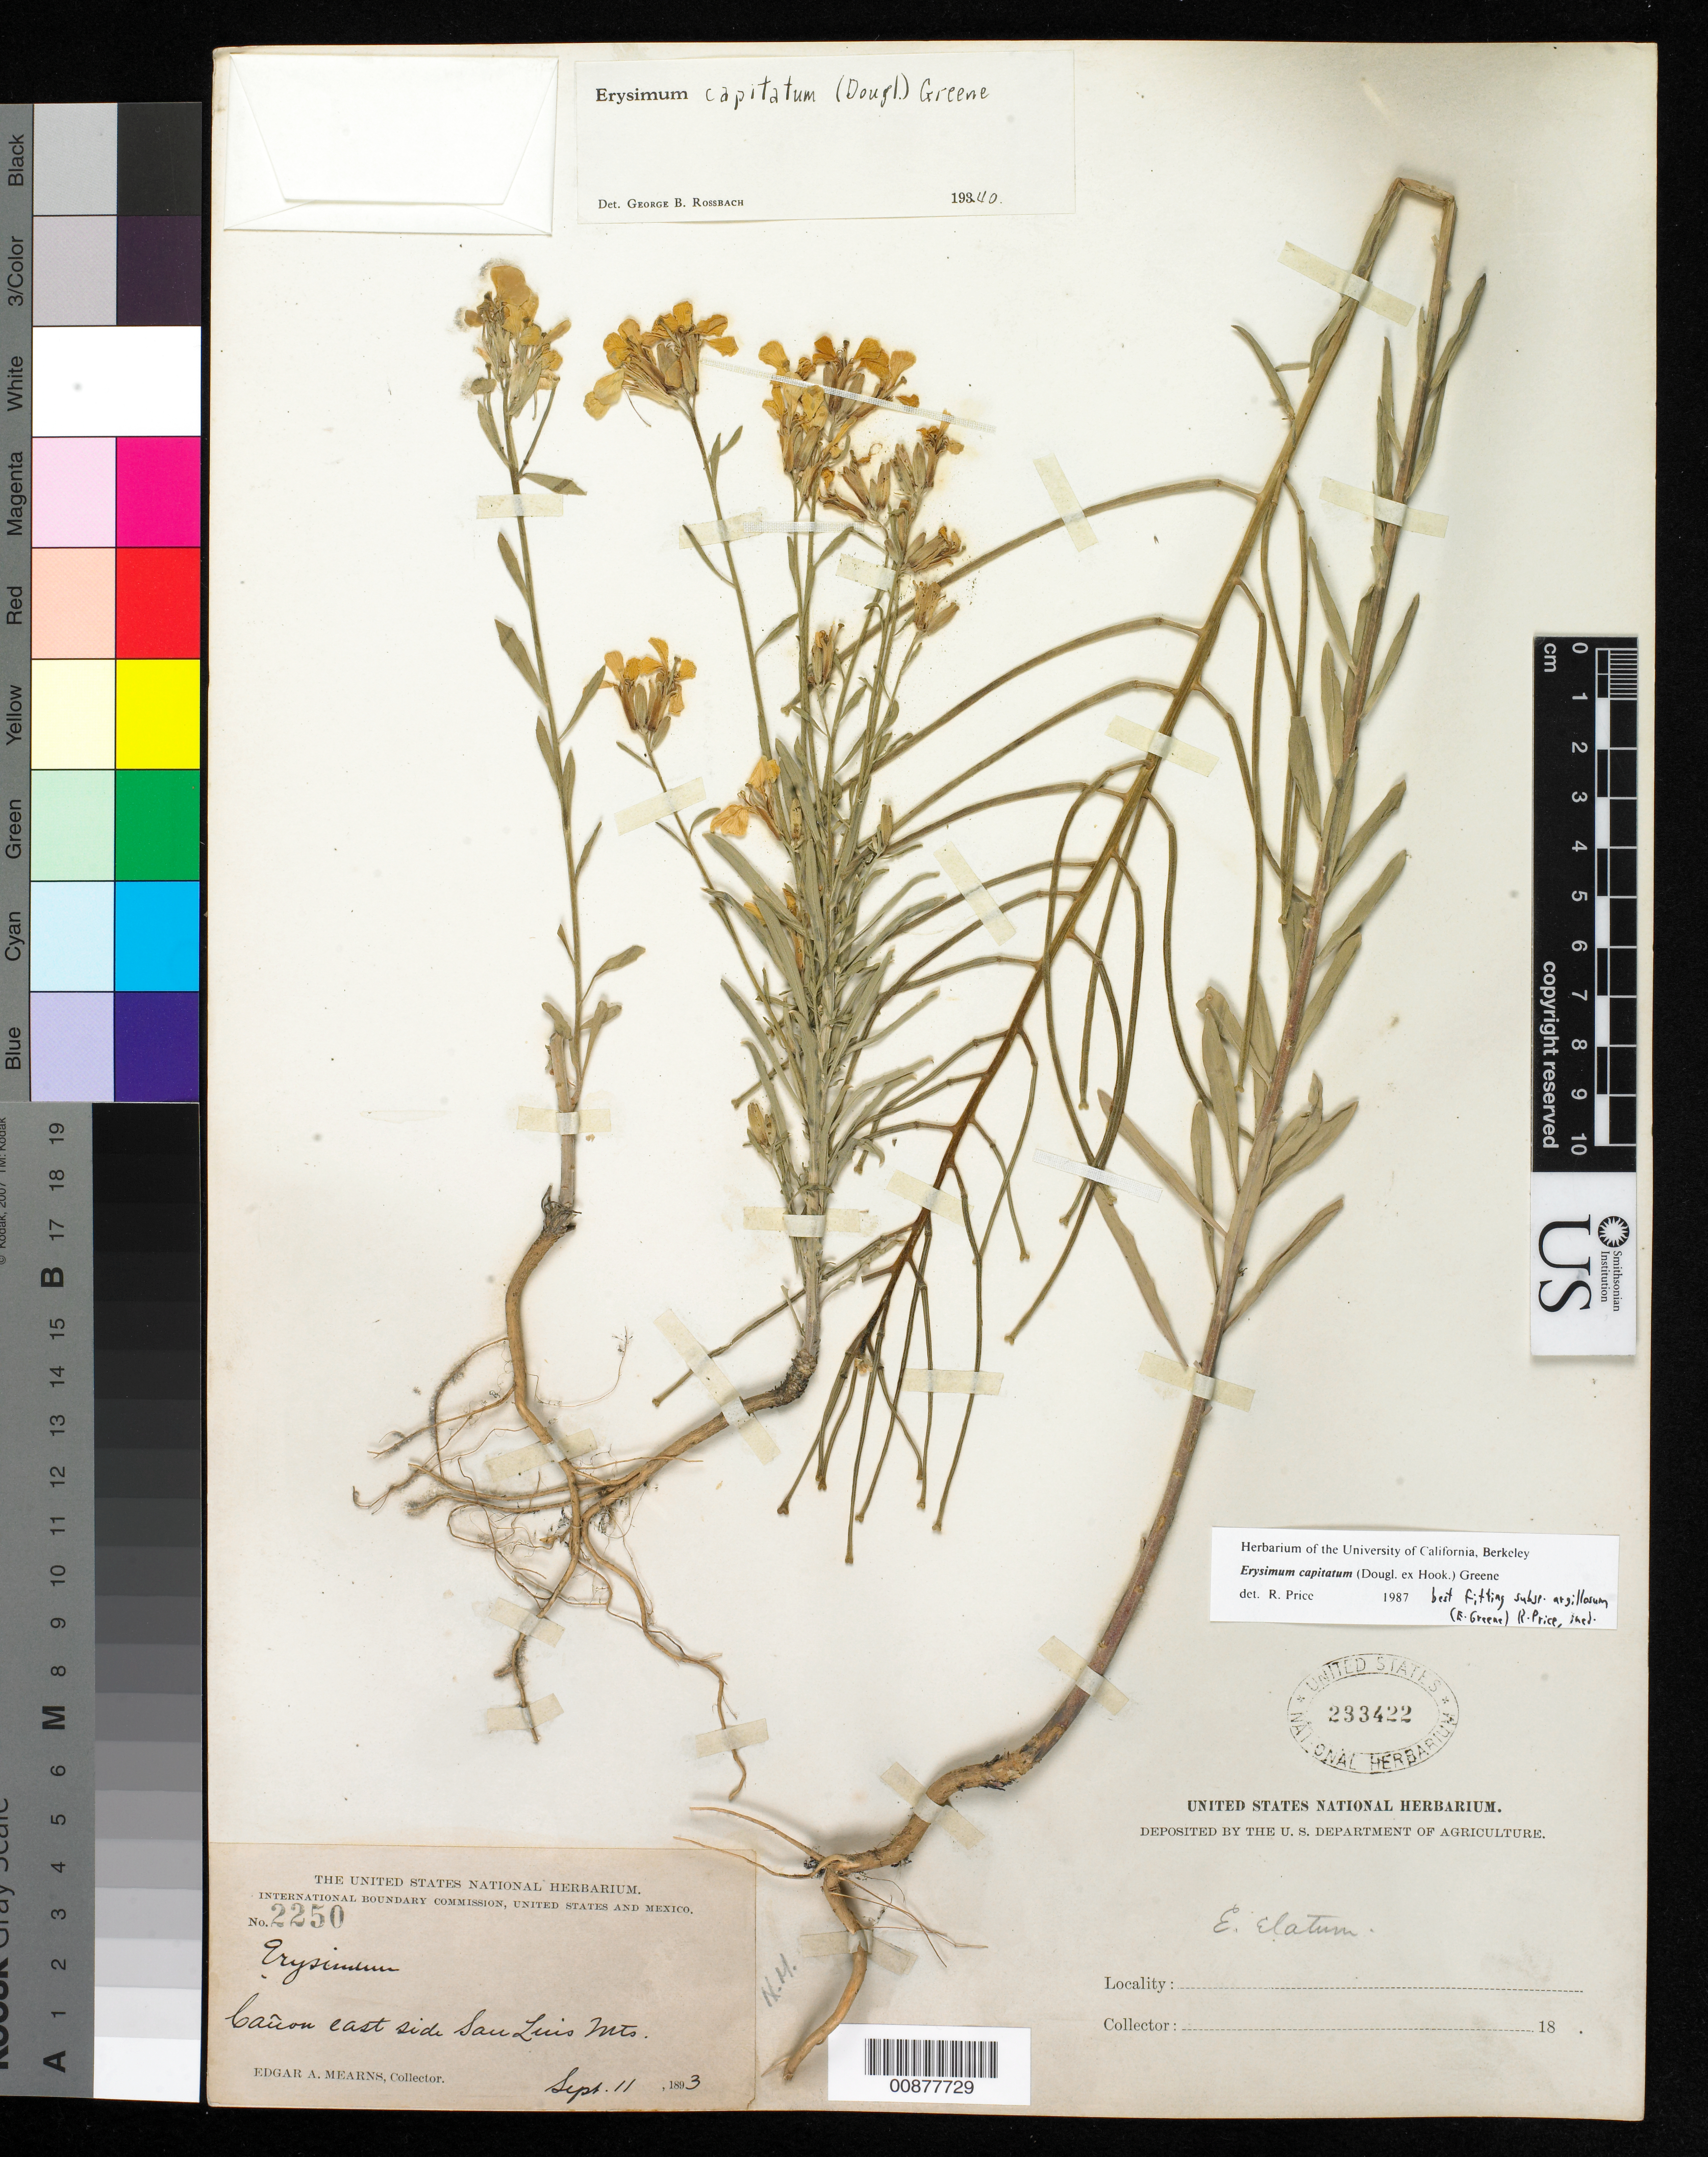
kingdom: Plantae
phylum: Tracheophyta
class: Magnoliopsida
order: Brassicales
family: Brassicaceae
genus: Erysimum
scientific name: Erysimum capitatum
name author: (Douglas ex Hook.) Greene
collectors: E. A. Mearns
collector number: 2250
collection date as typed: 11 Sep 1893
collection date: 1893-09-11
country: United States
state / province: New Mexico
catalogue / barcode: US 233422